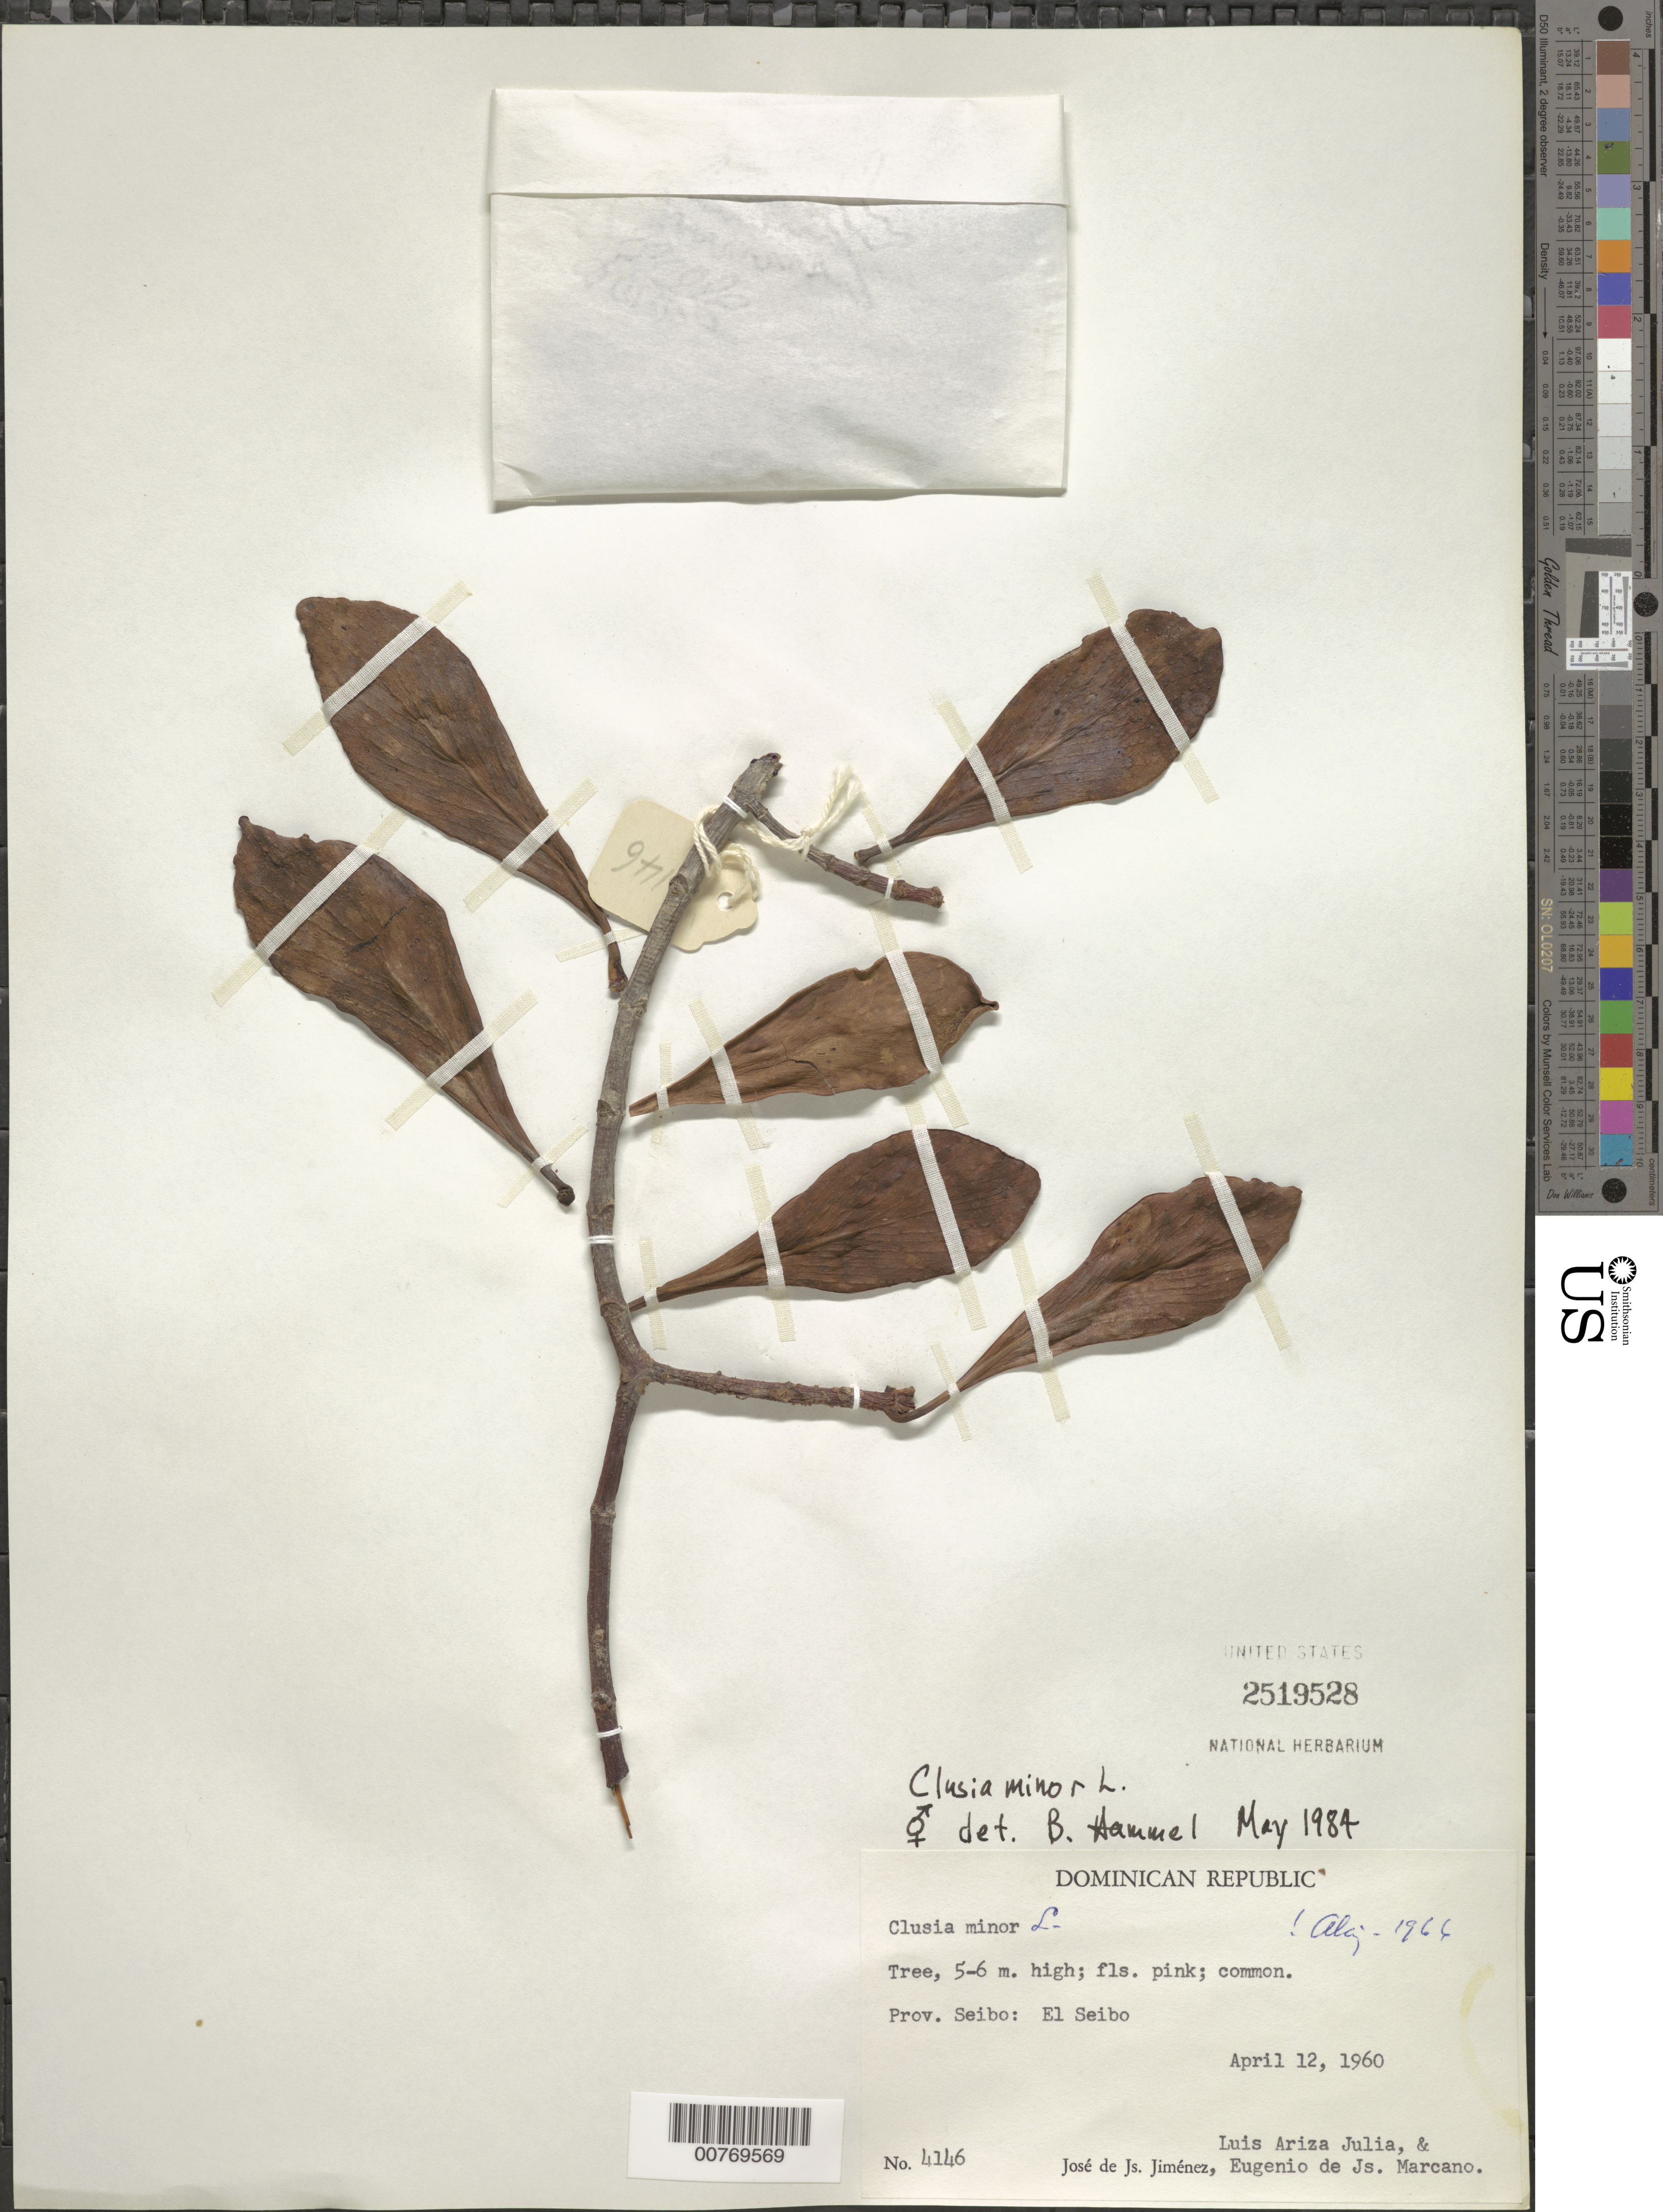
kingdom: Plantae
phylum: Tracheophyta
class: Magnoliopsida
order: Malpighiales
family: Clusiaceae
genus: Clusia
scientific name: Clusia minor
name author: L.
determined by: Hammel, Barry E., (MO), Missouri Botanical Garden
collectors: L. Ariza-Julia, J. J. Jiménez Almonte & E. J. Marcano F.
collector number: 4146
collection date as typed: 12 Apr 1960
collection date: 1960-04-12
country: Dominican Republic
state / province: El Seibo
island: Hispaniola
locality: El Seibo.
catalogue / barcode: US 2519528